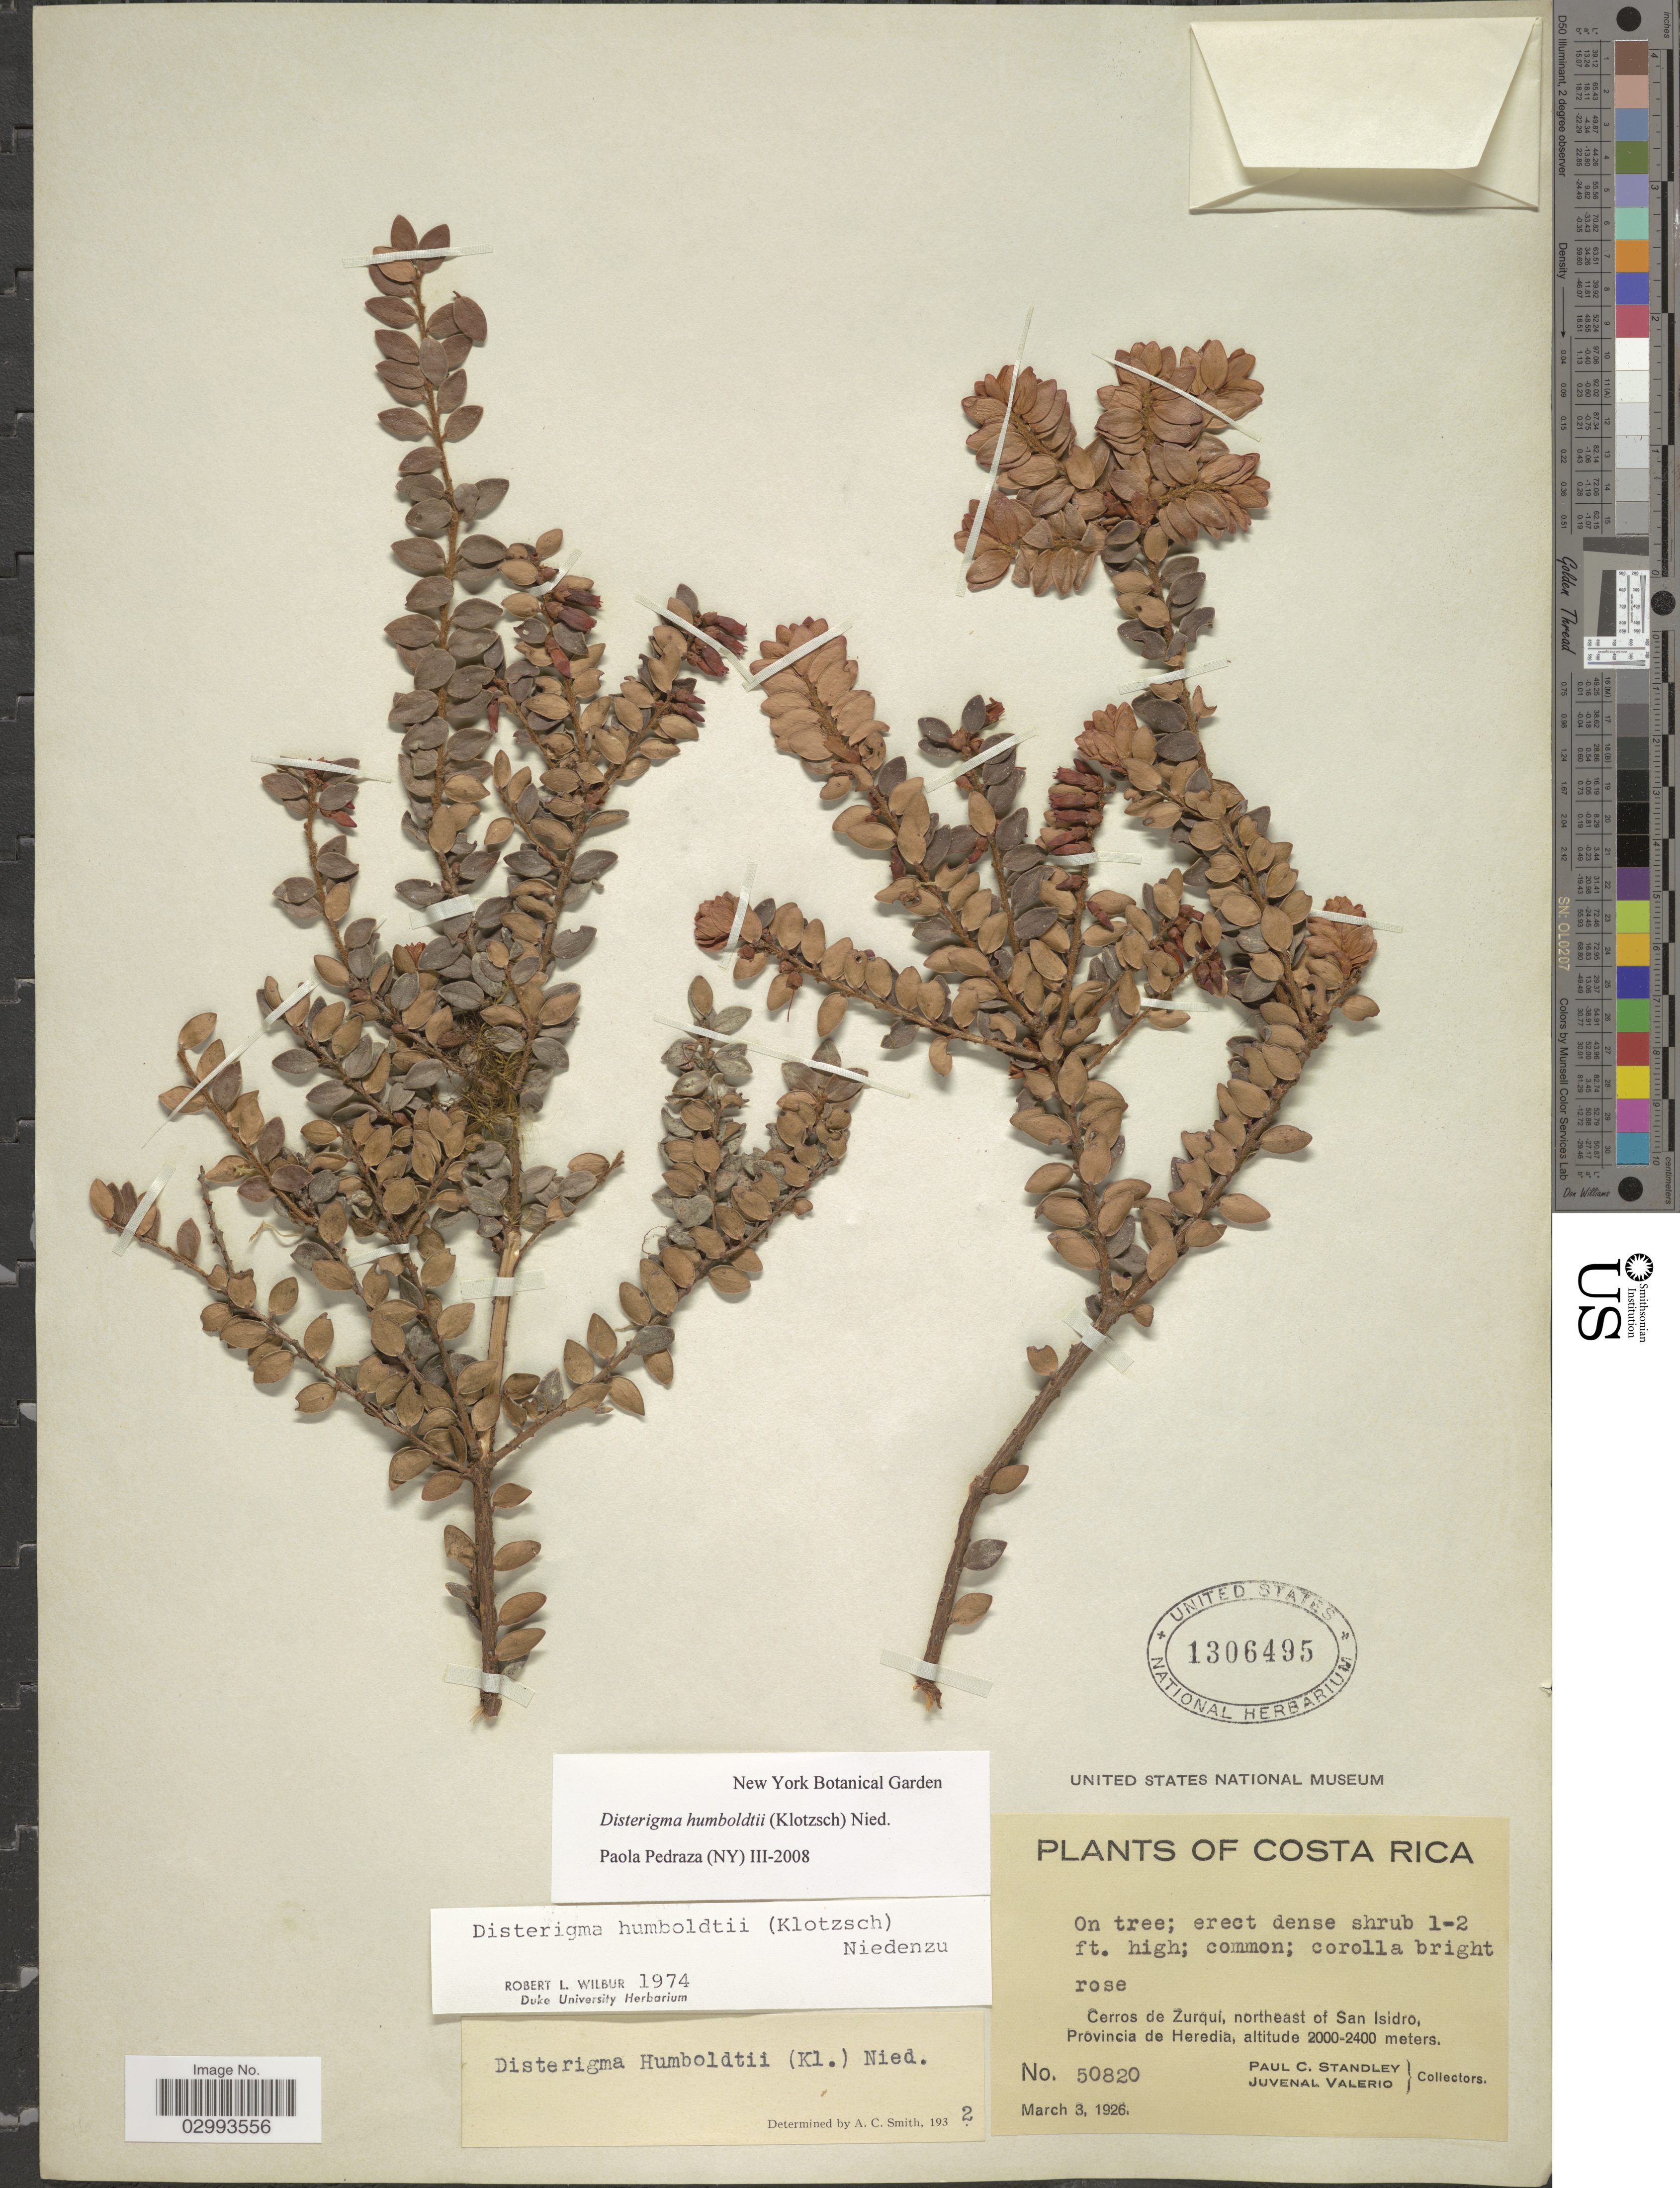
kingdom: Plantae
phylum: Tracheophyta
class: Magnoliopsida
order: Ericales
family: Ericaceae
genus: Disterigma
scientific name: Disterigma humboldtii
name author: (Klotzsch) Nied.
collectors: P. C. Standley & J. Valerio R.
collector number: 50820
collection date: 1926-03-03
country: Costa Rica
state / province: Heredia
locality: Cerros de Zurqui, northeast of San Isidro.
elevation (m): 2000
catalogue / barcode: US 1306495